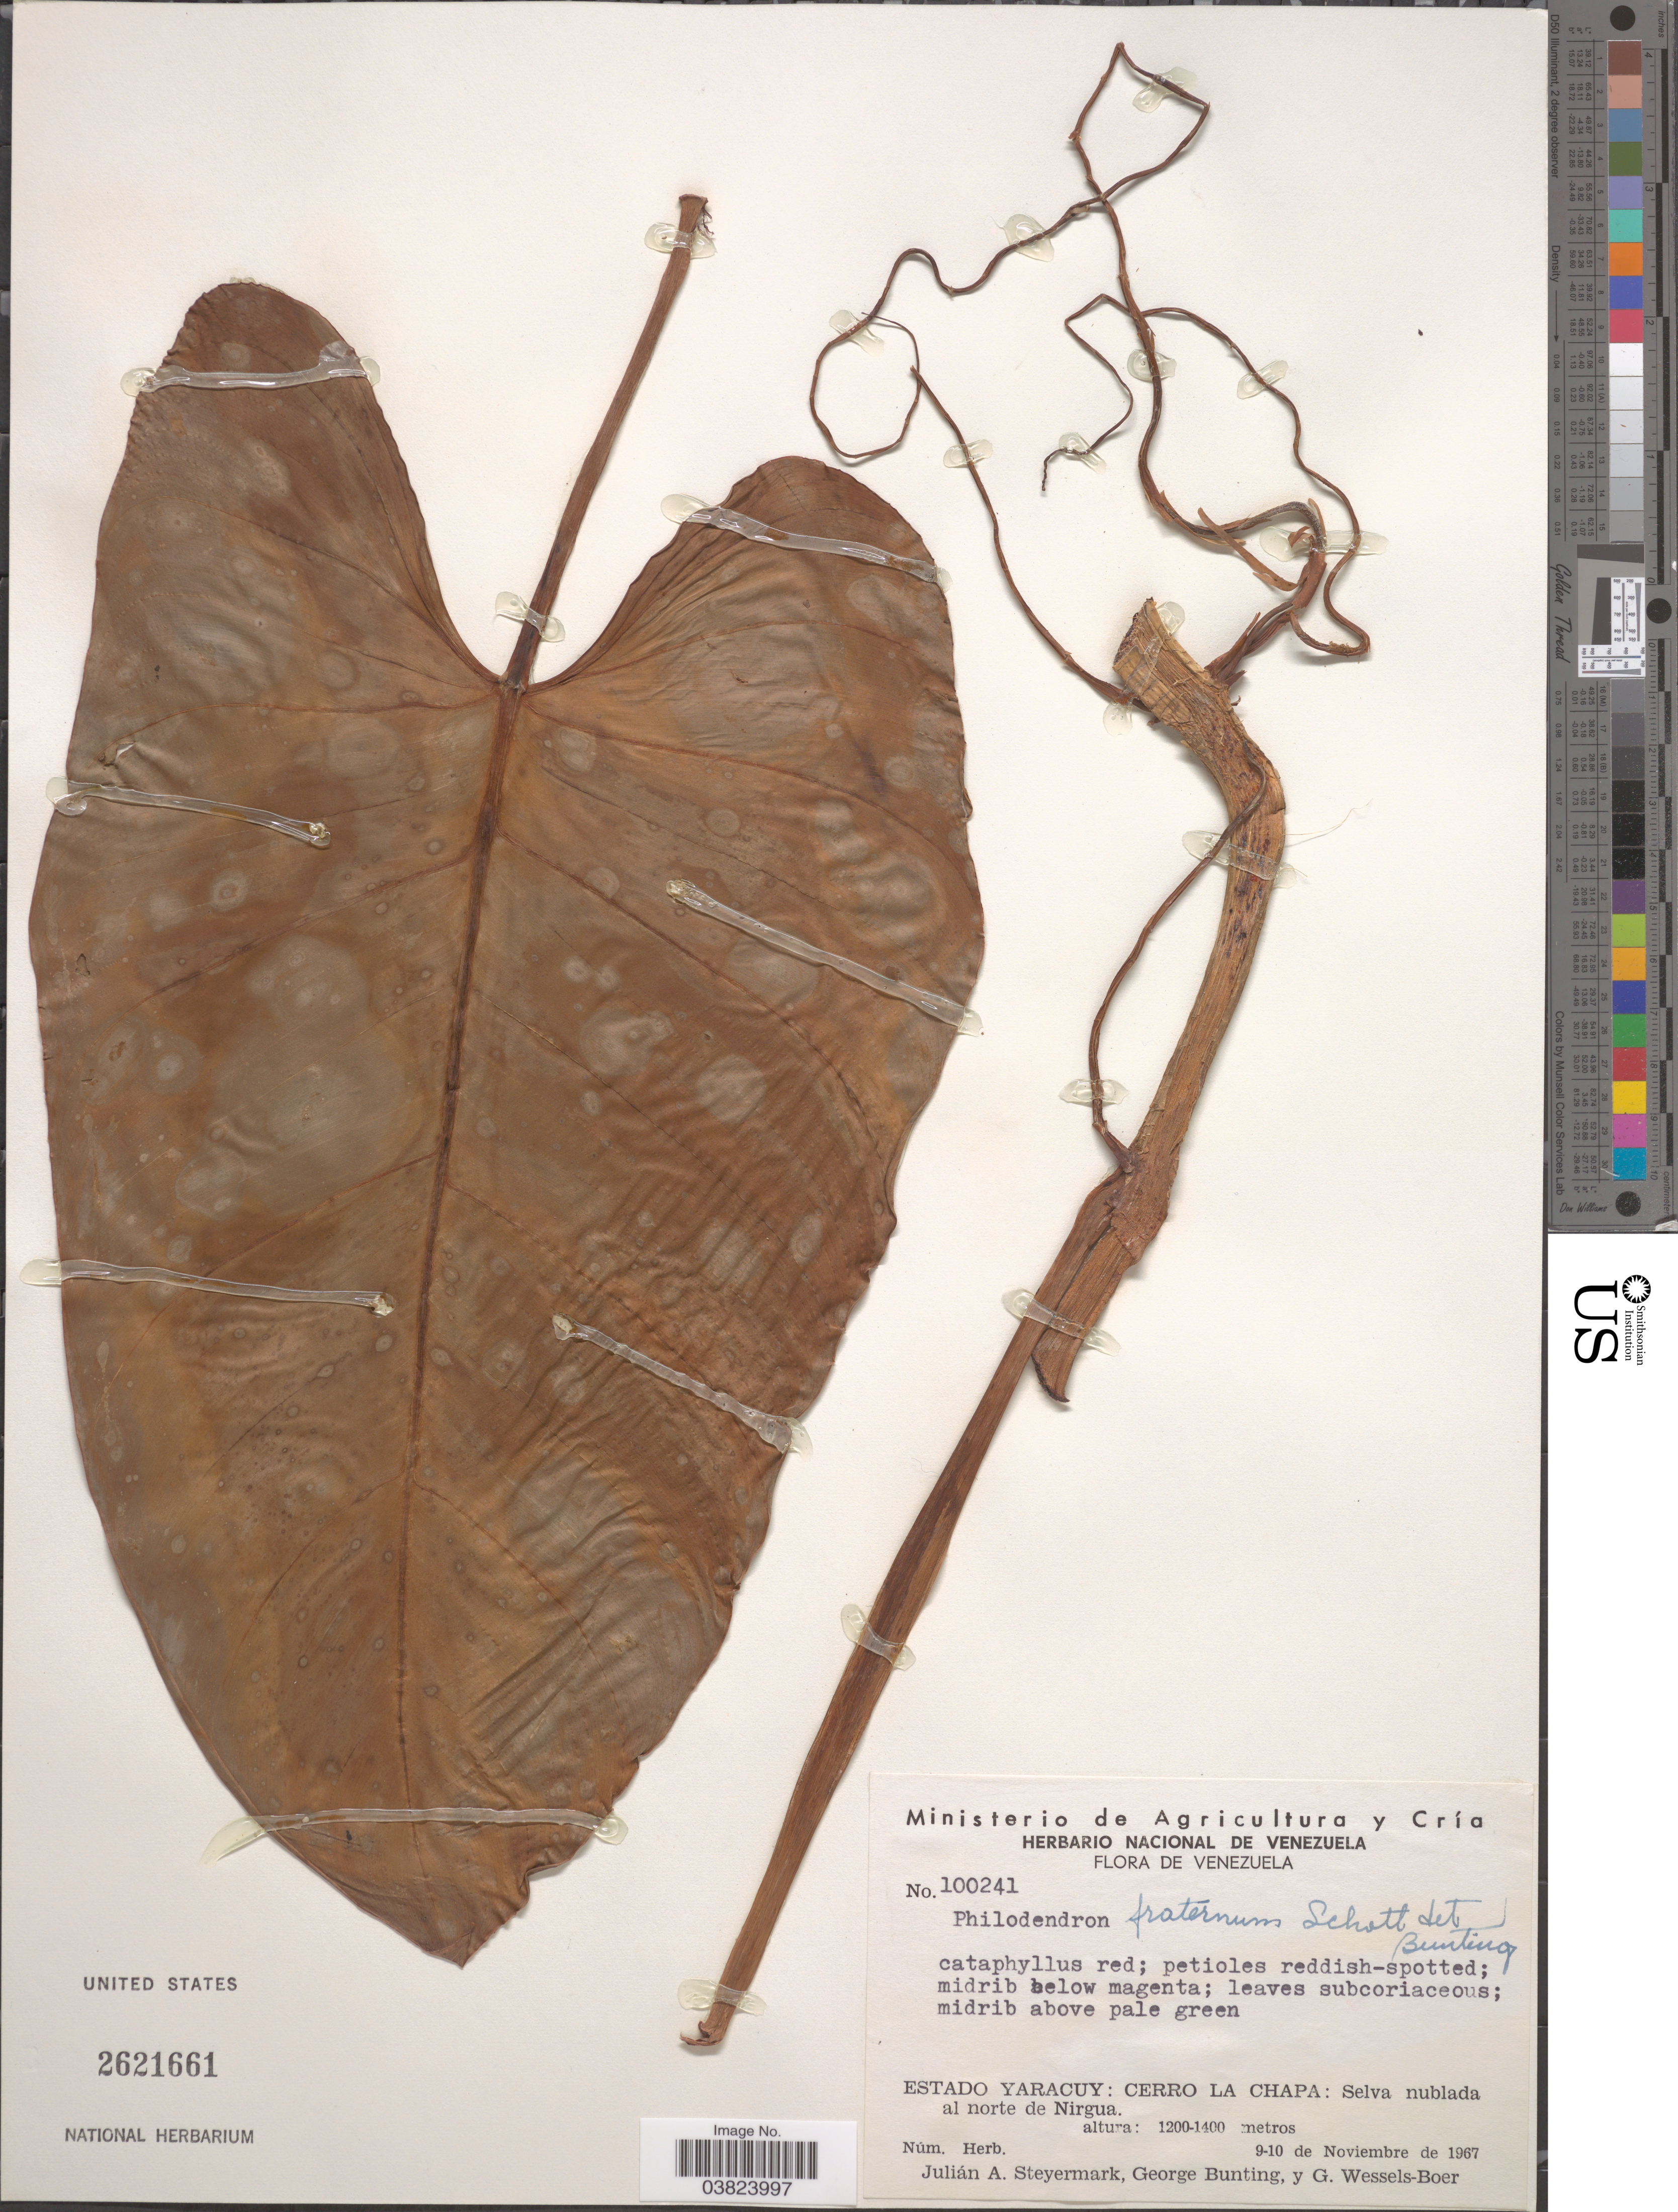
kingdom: Plantae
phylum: Tracheophyta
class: Liliopsida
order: Alismatales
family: Araceae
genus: Philodendron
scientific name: Philodendron fraternum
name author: Schott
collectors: J. Steyermark, G. S. Bunting & G. Wessels Boer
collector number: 100241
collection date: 1967-11-09/1967-11-10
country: Venezuela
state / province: Yaracuy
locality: Cerro la Chapa: Selva nublada al norte de Nirgua.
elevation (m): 1200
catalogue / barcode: US 2621661